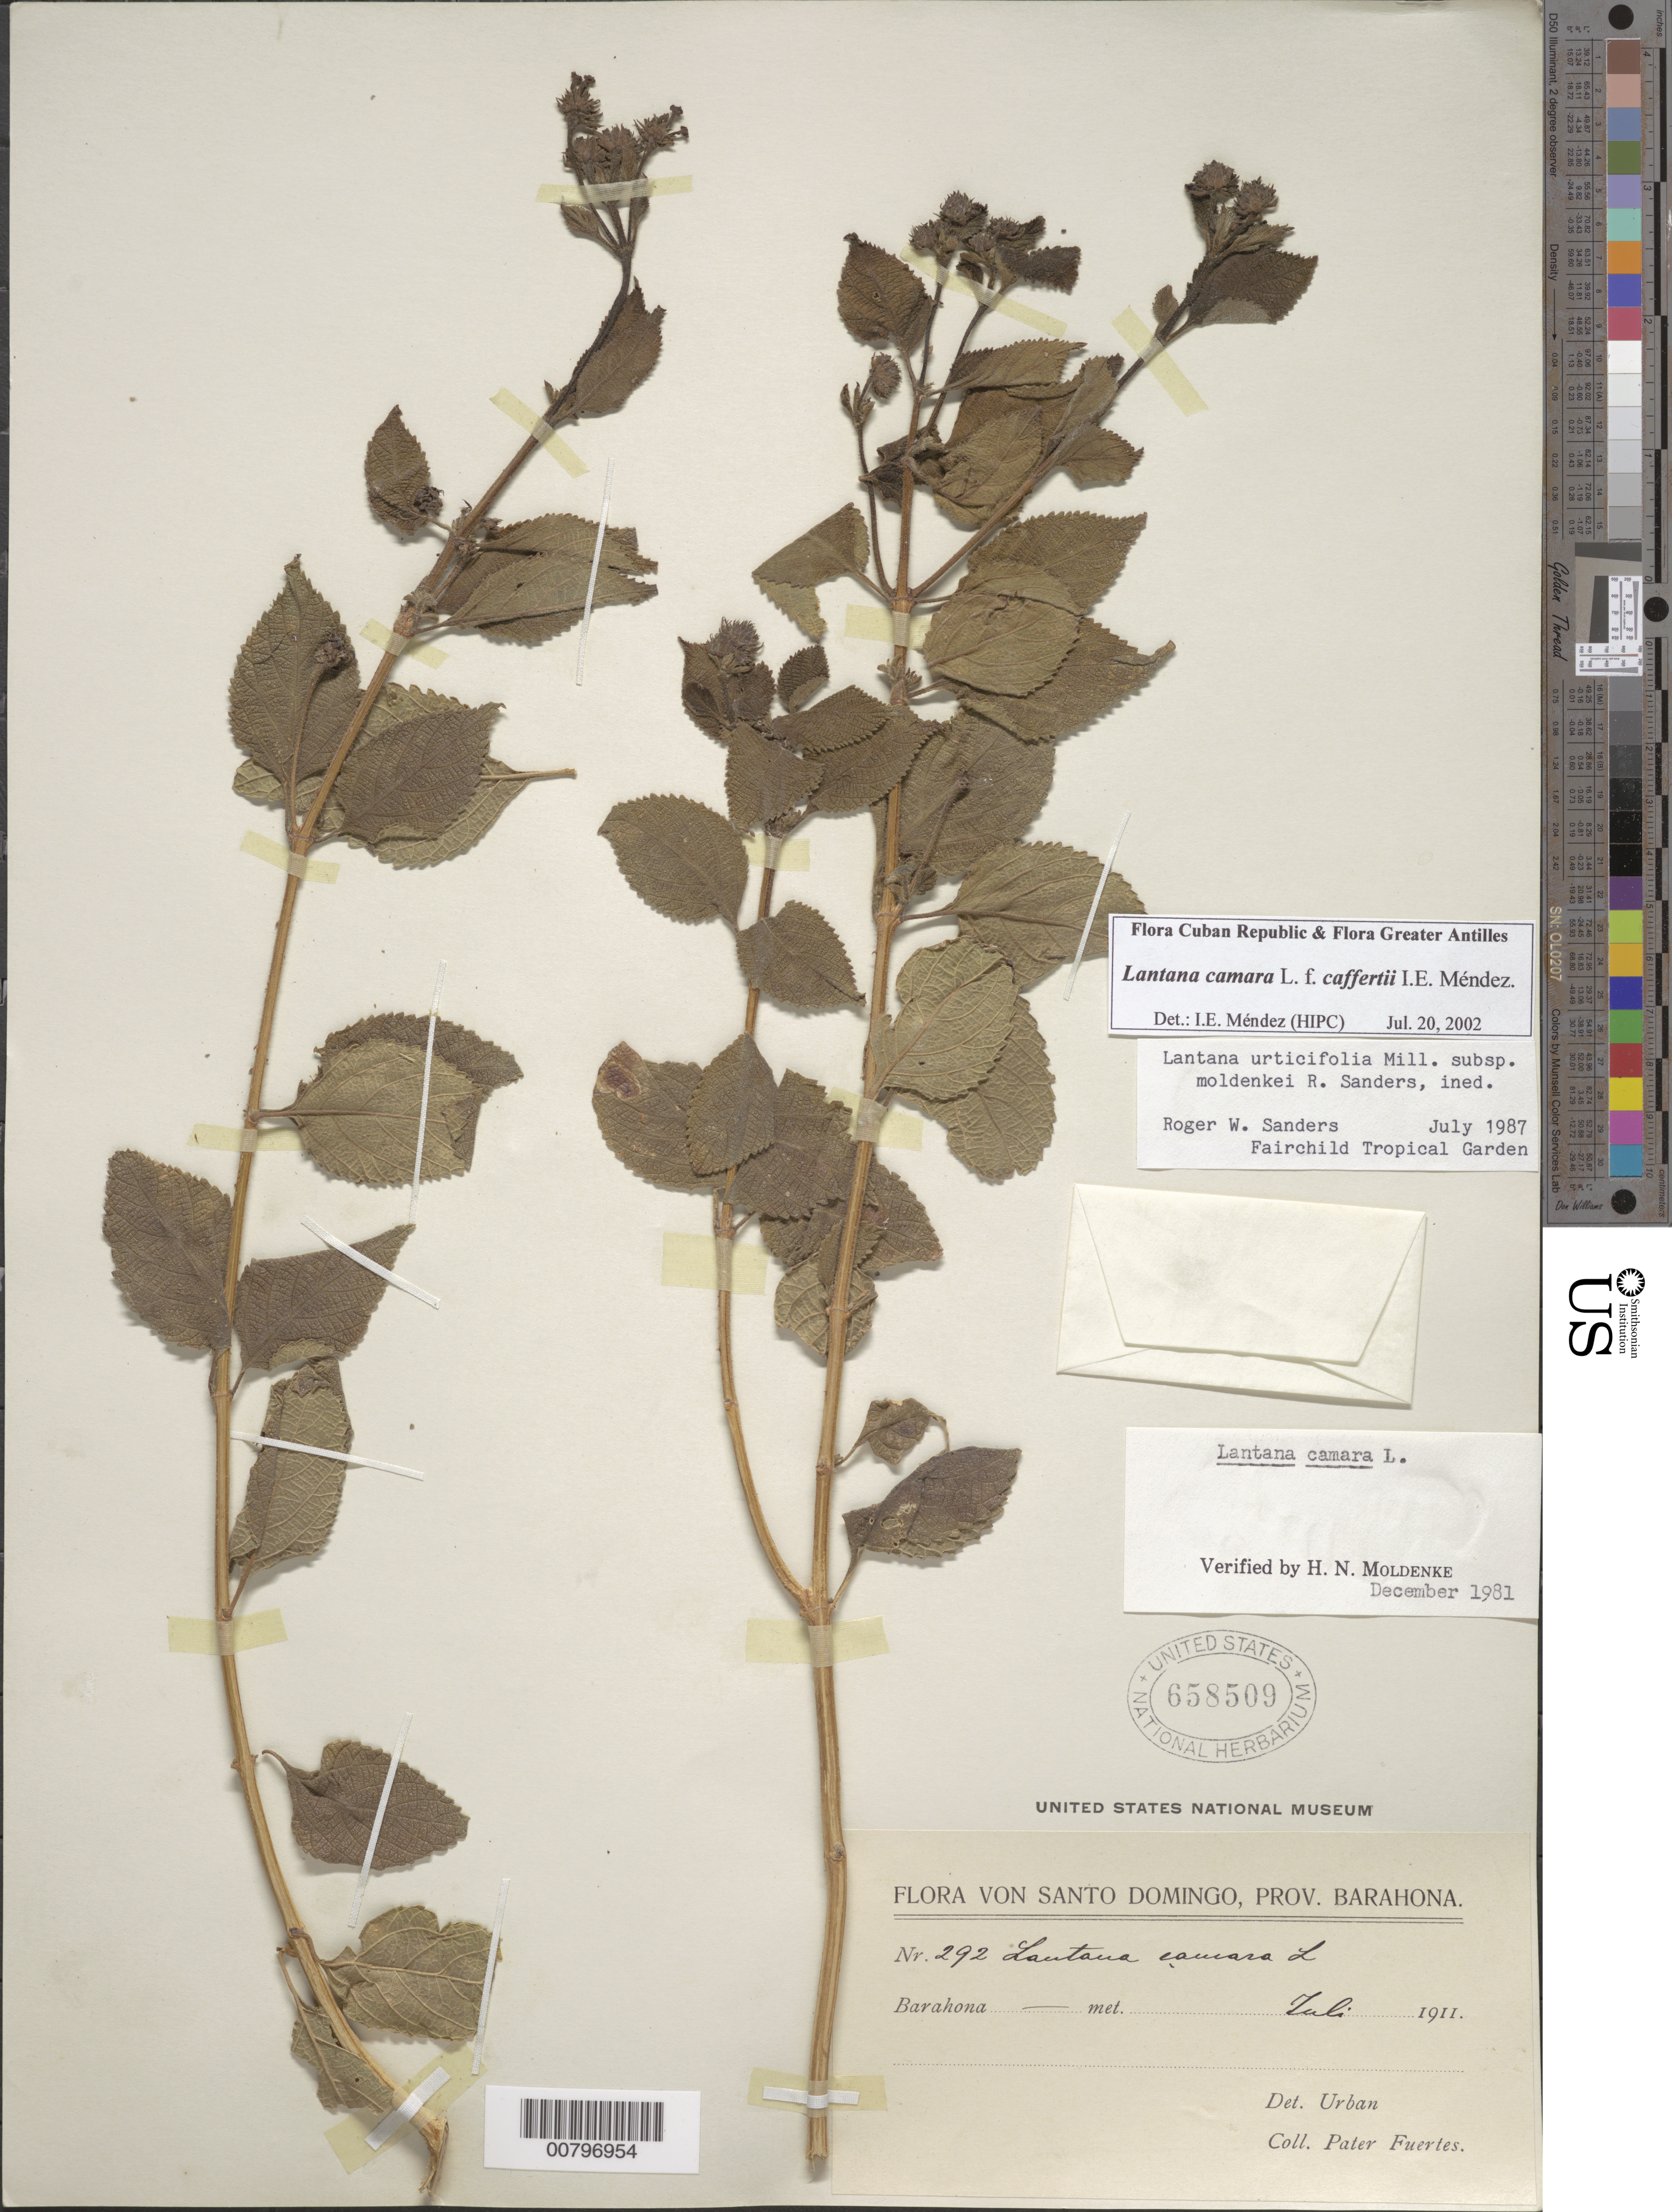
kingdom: Plantae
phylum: Tracheophyta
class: Magnoliopsida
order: Lamiales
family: Verbenaceae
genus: Lantana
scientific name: Lantana camara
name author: L.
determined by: Méndez, Isidro E., (HIPC)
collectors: M. D. Fuertes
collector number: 292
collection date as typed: May 1910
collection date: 1910-05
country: Dominican Republic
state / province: Barahona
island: Hispaniola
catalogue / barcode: US 658509